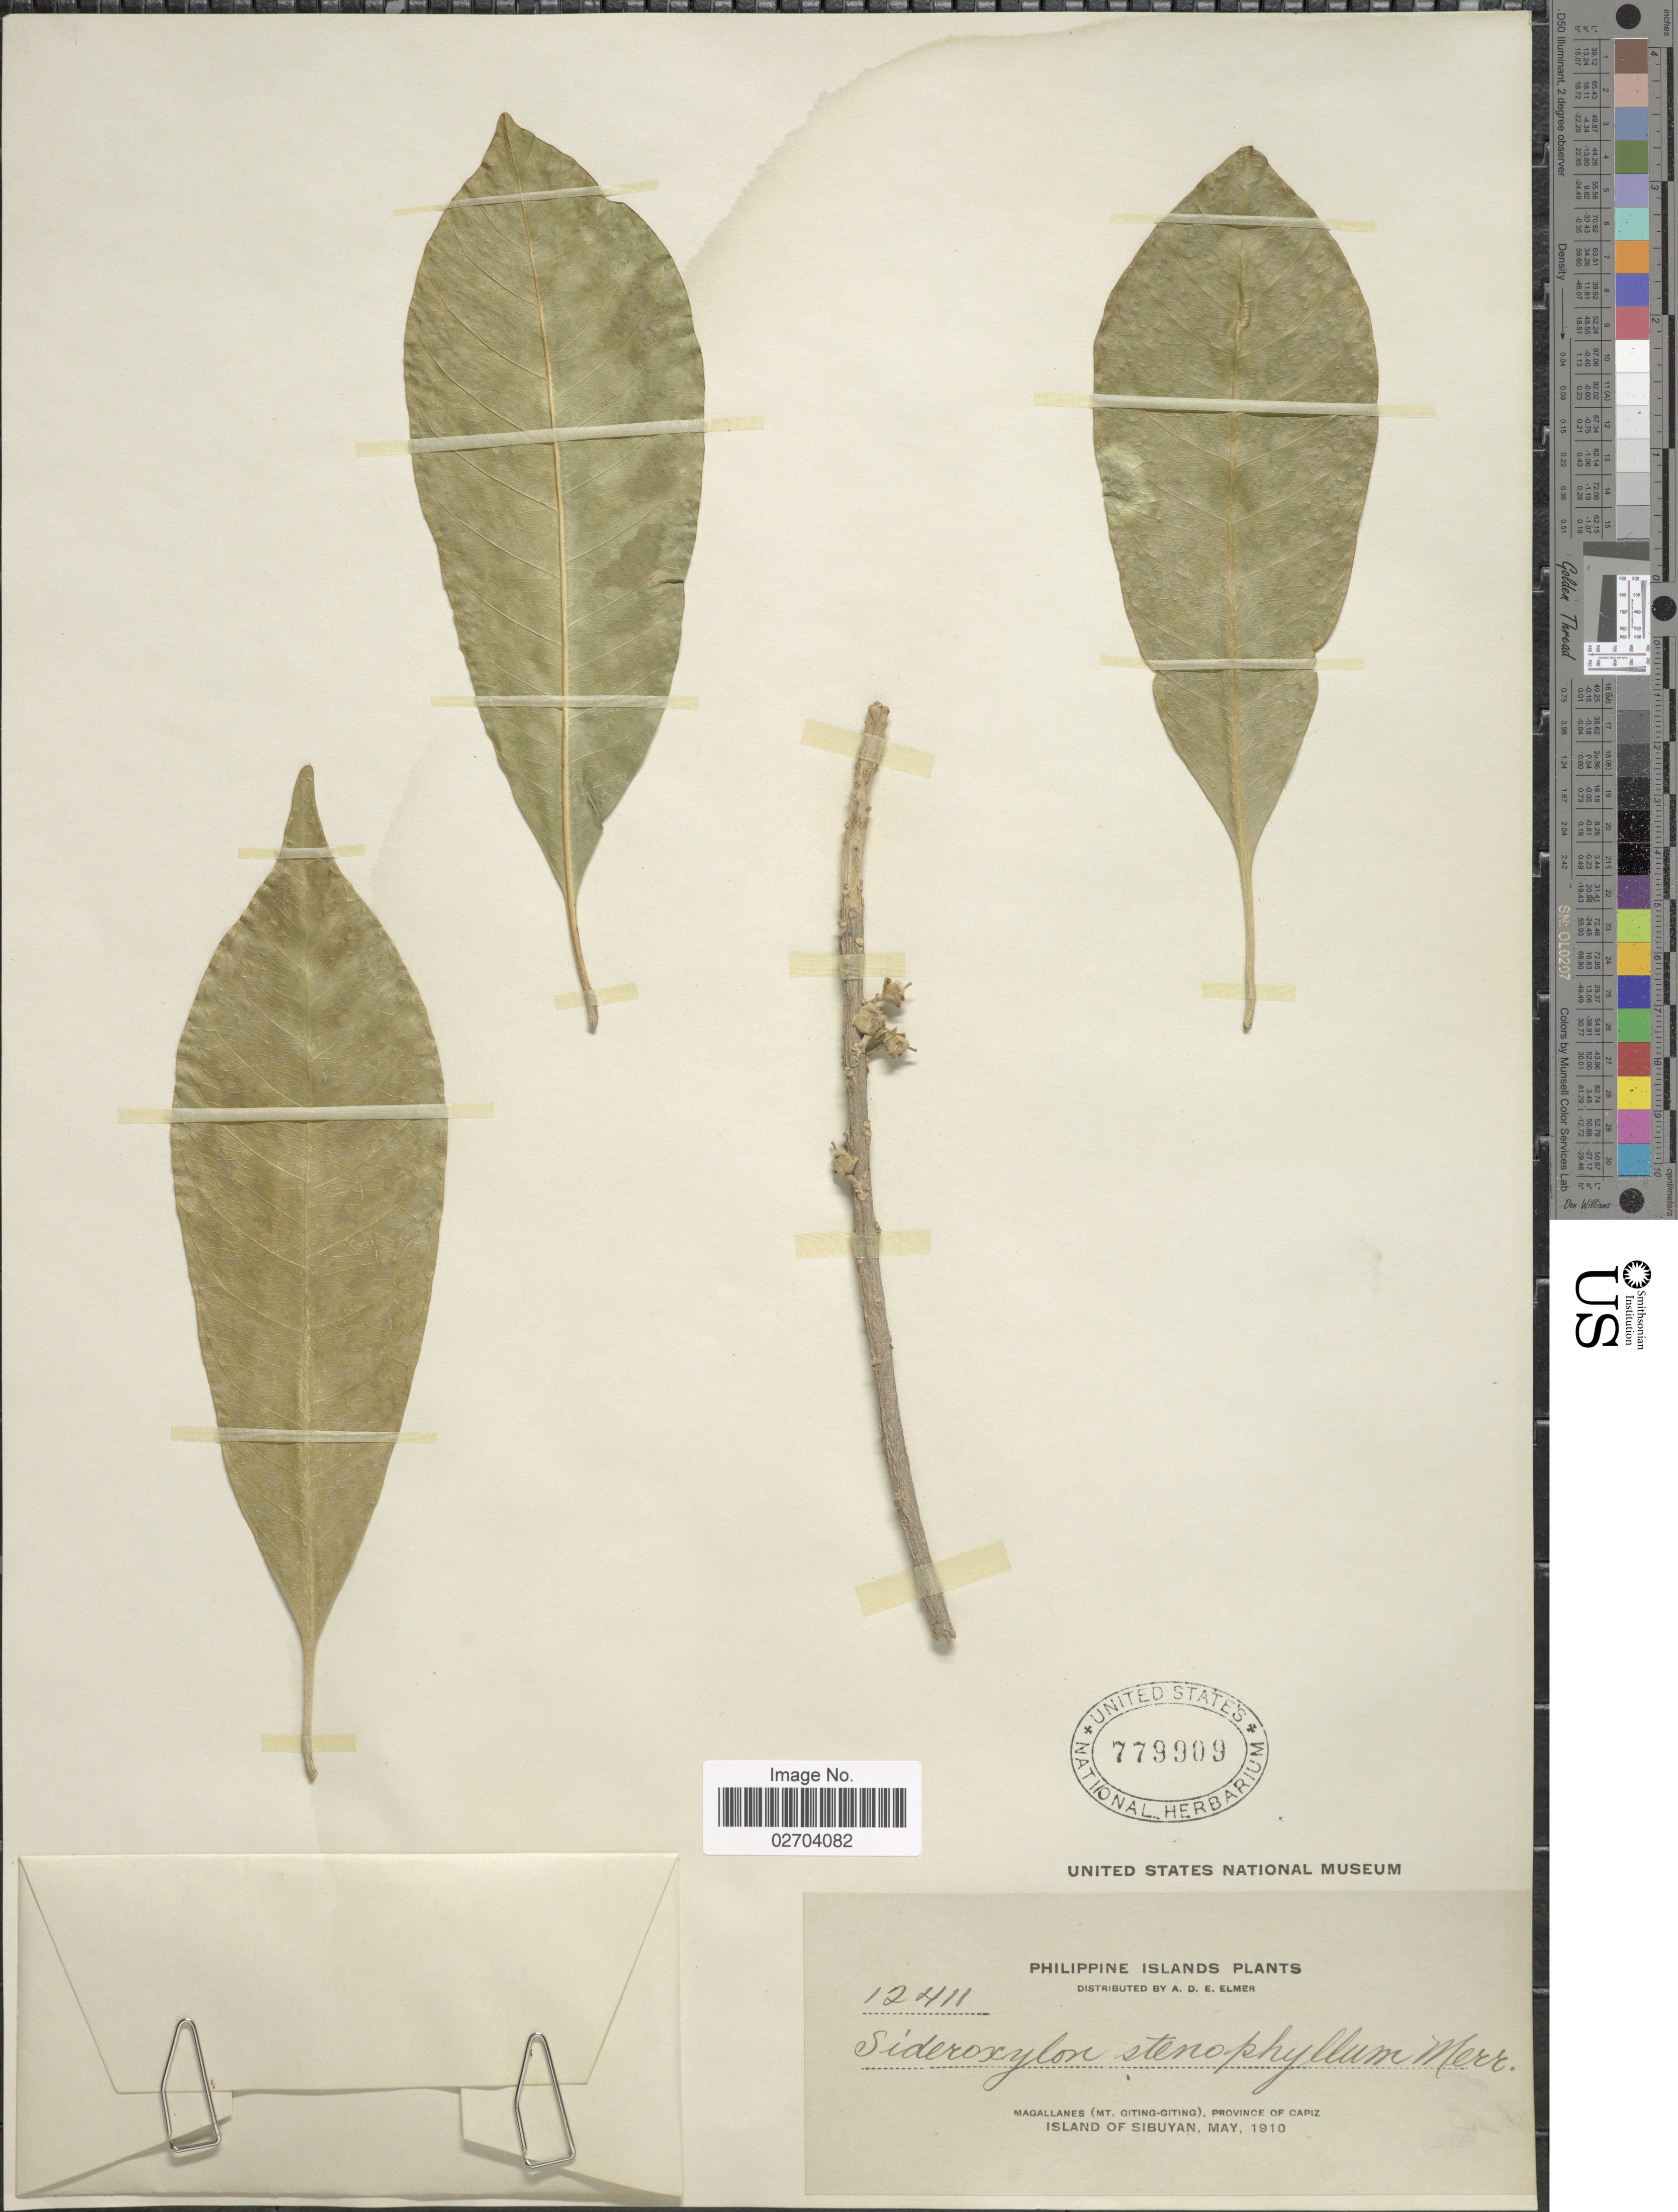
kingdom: Plantae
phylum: Tracheophyta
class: Magnoliopsida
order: Ericales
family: Sapotaceae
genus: Sideroxylon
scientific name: Sideroxylon stenophyllum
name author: Merr.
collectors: A. D. E. Elmer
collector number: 12411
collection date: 1910-05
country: Philippines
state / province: Western Visayas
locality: Magallanes (Mt. Giting-Giting), Province of Capiz. Sibuyan.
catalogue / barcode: US 779909